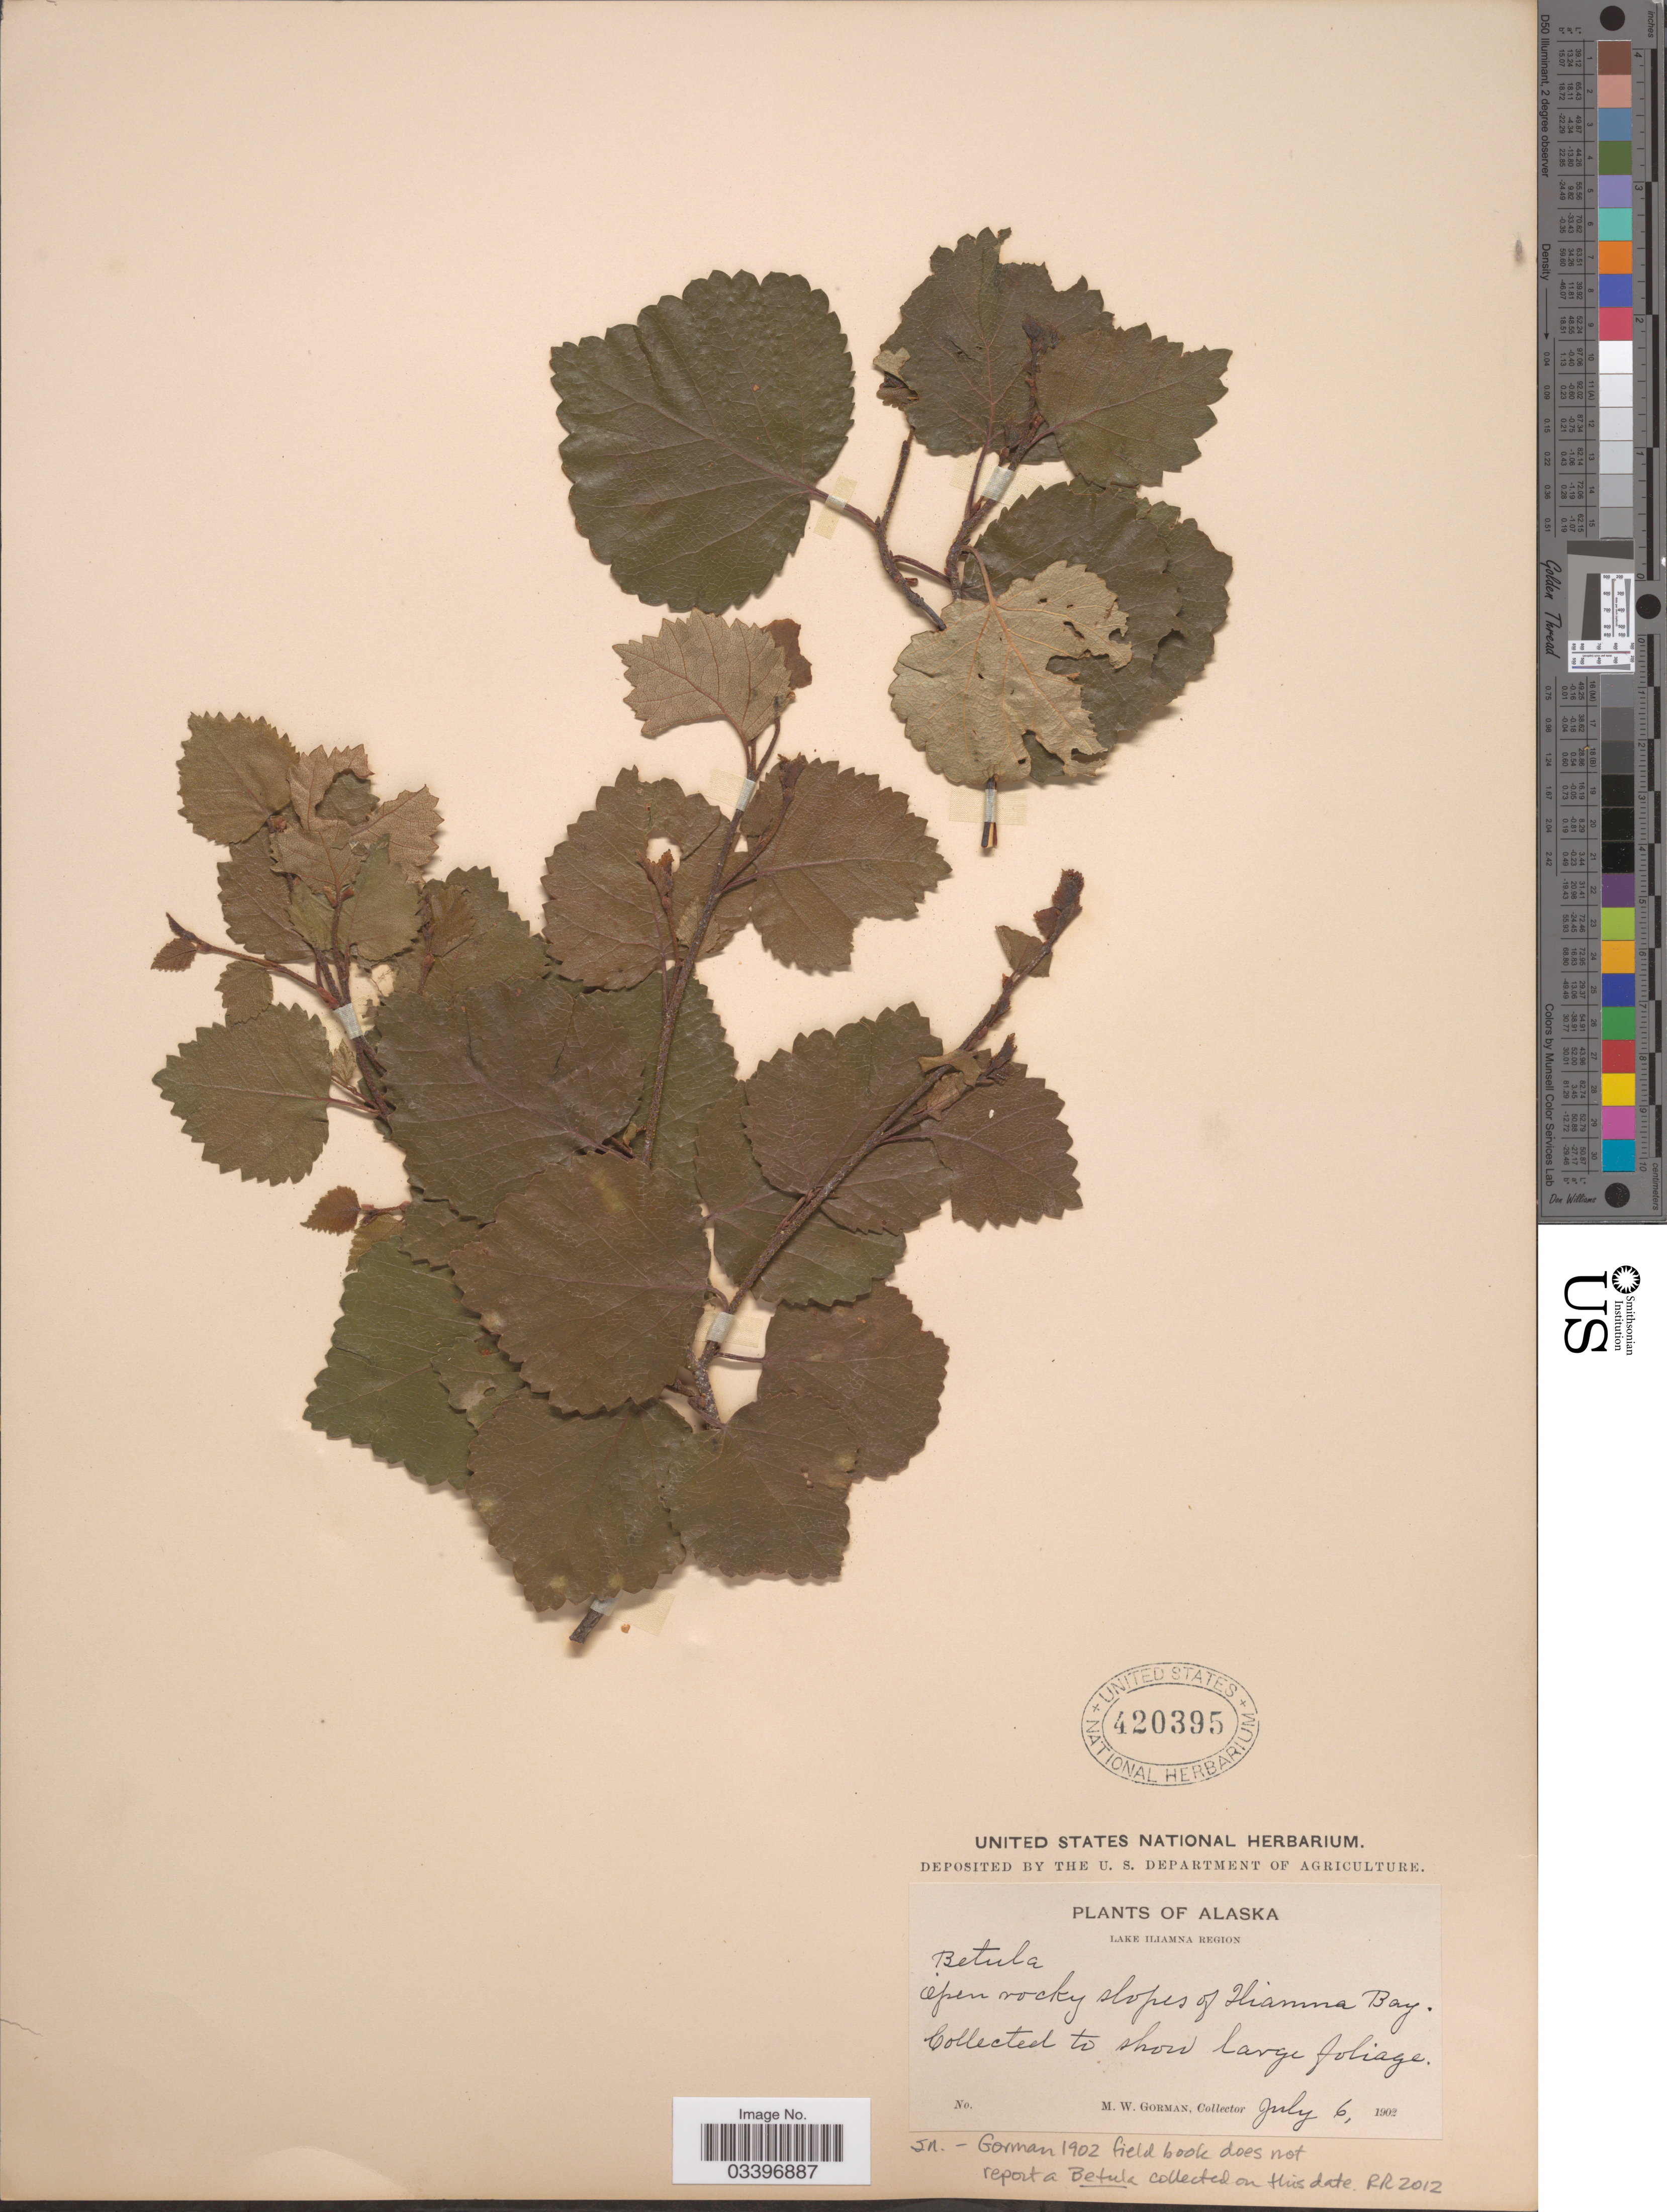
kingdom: Plantae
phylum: Tracheophyta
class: Magnoliopsida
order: Fagales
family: Betulaceae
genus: Betula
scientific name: Betula sp.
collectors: M. W. Gorman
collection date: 1902-07-06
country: United States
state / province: Alaska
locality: Lake Iliamna Region. Slopes of Iliamna Bay.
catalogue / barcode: US 420395